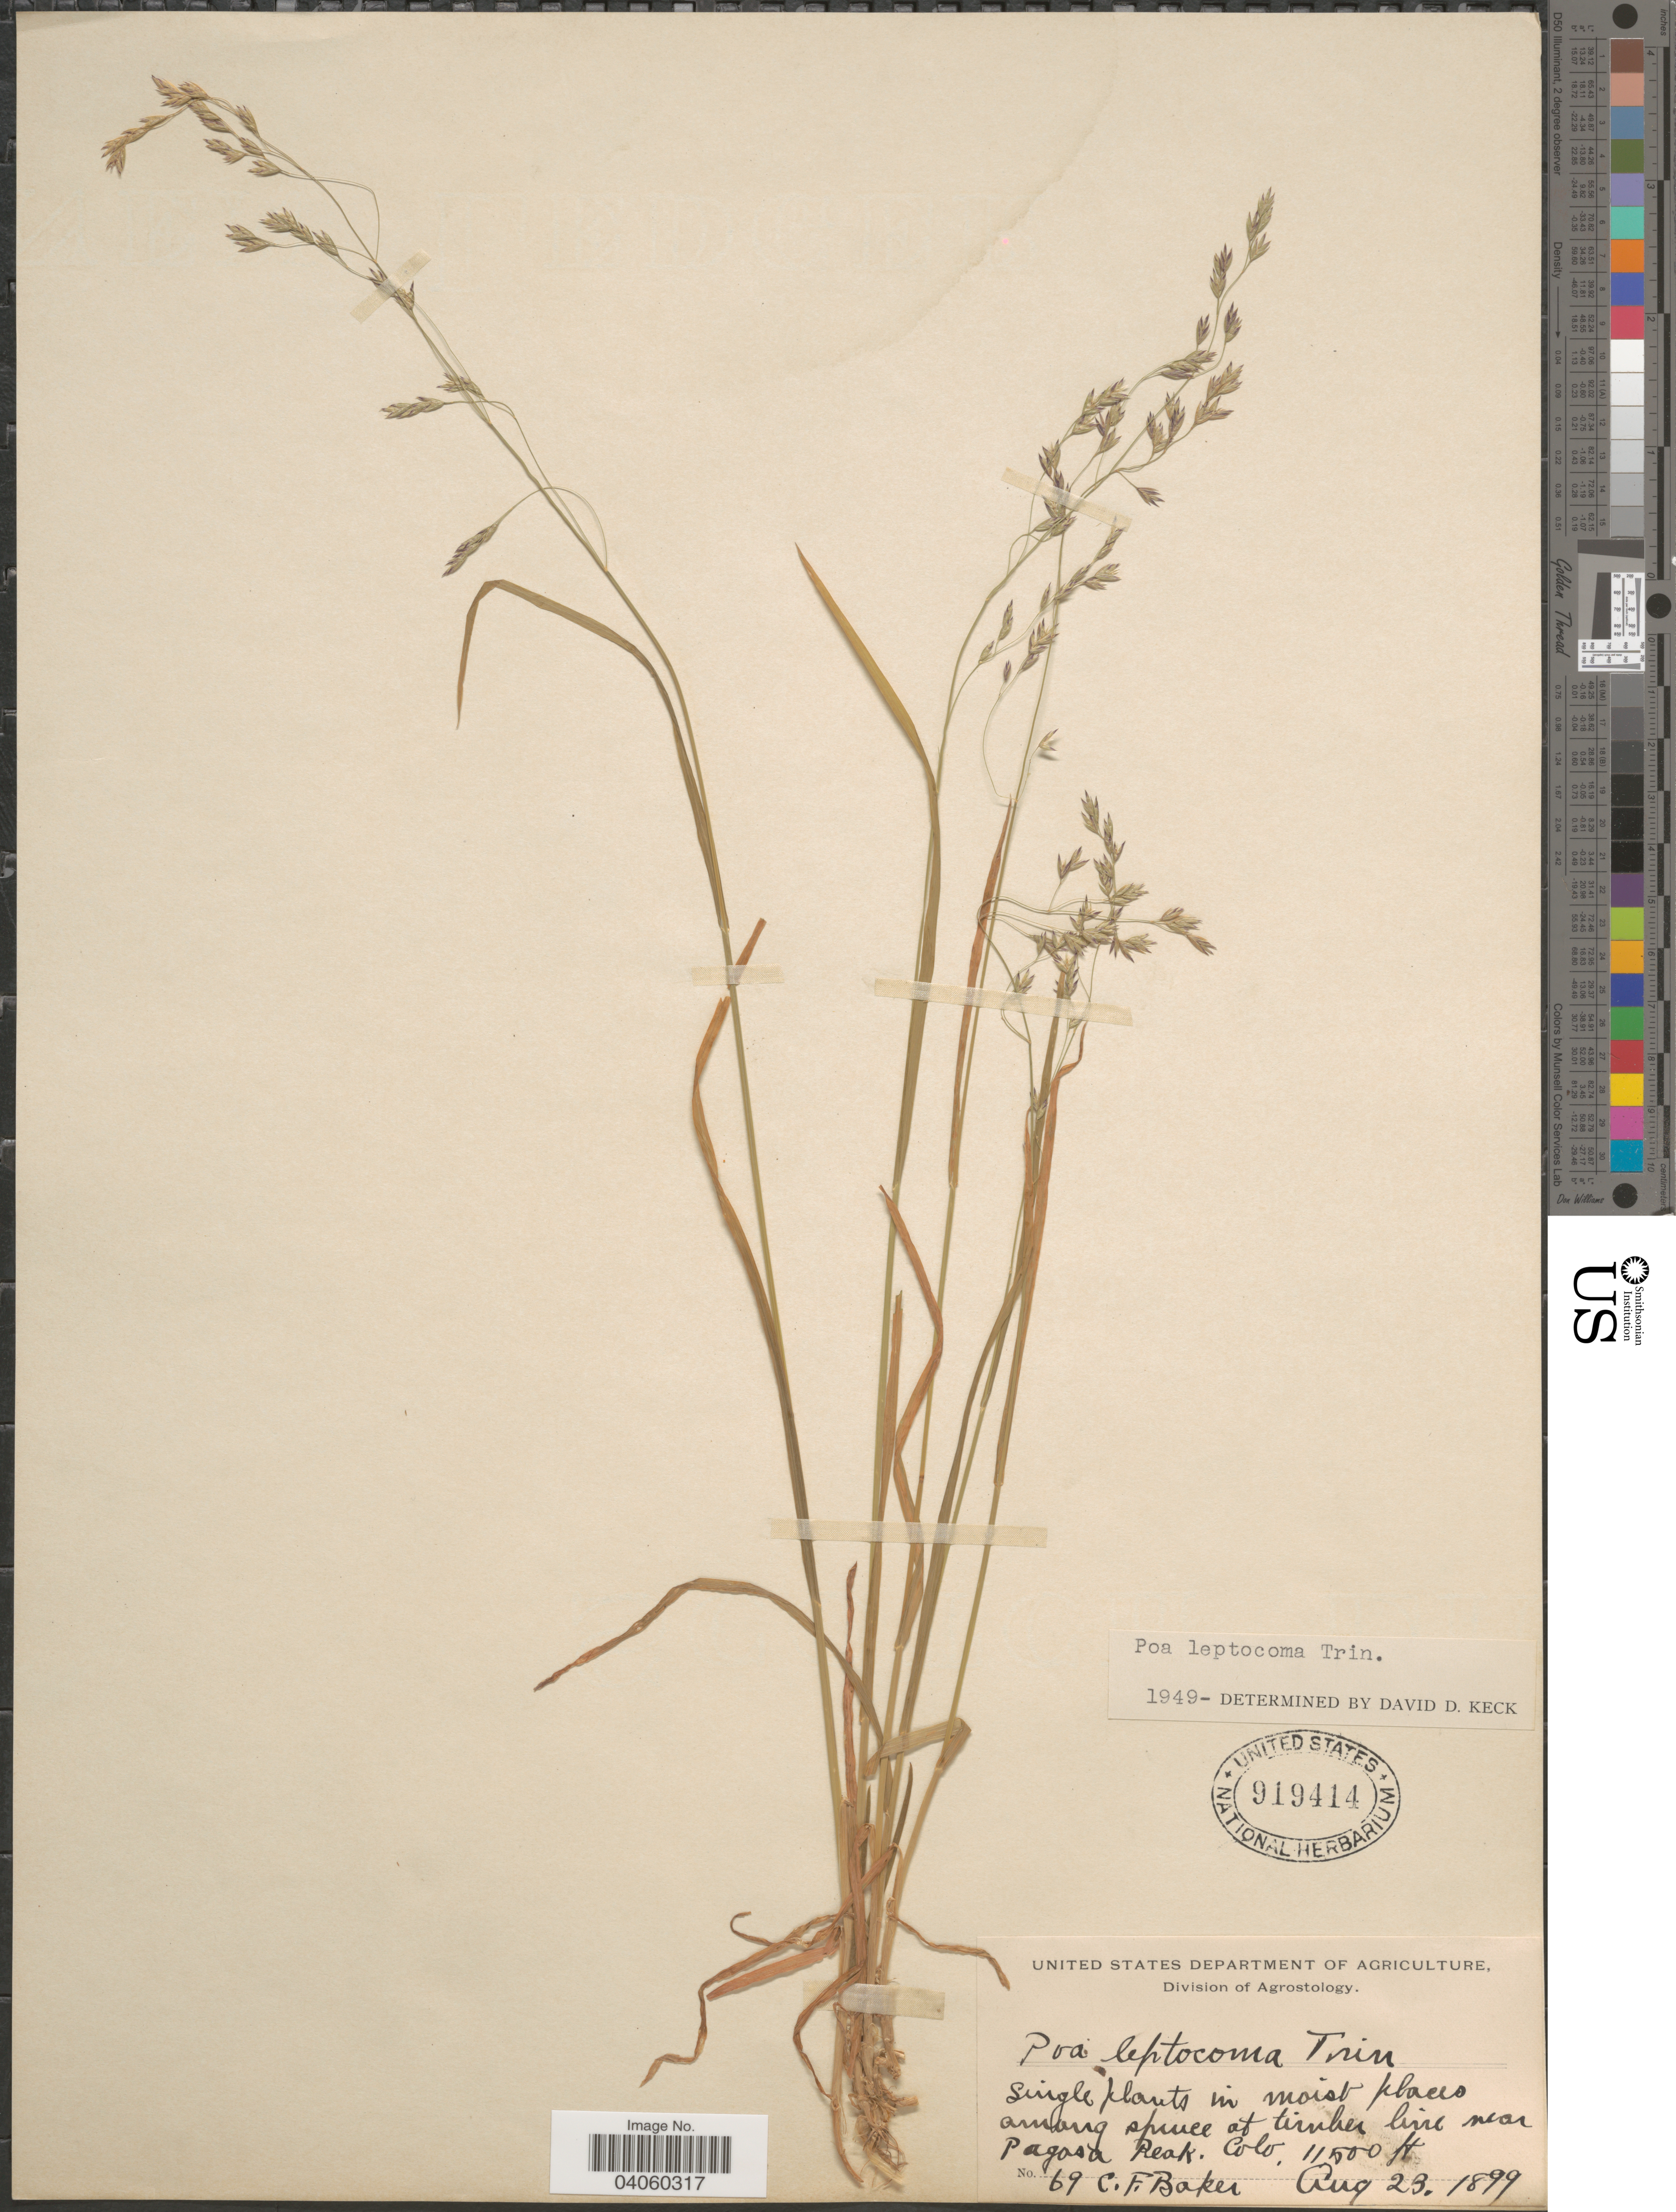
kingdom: Plantae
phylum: Tracheophyta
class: Liliopsida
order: Poales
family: Poaceae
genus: Poa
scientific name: Poa leptocoma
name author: Trin.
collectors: C. F. Baker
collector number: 69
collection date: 1899-08-23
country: United States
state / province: Colorado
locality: Among spruce at timber line near Pagosa Peak.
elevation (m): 3505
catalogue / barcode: US 919414